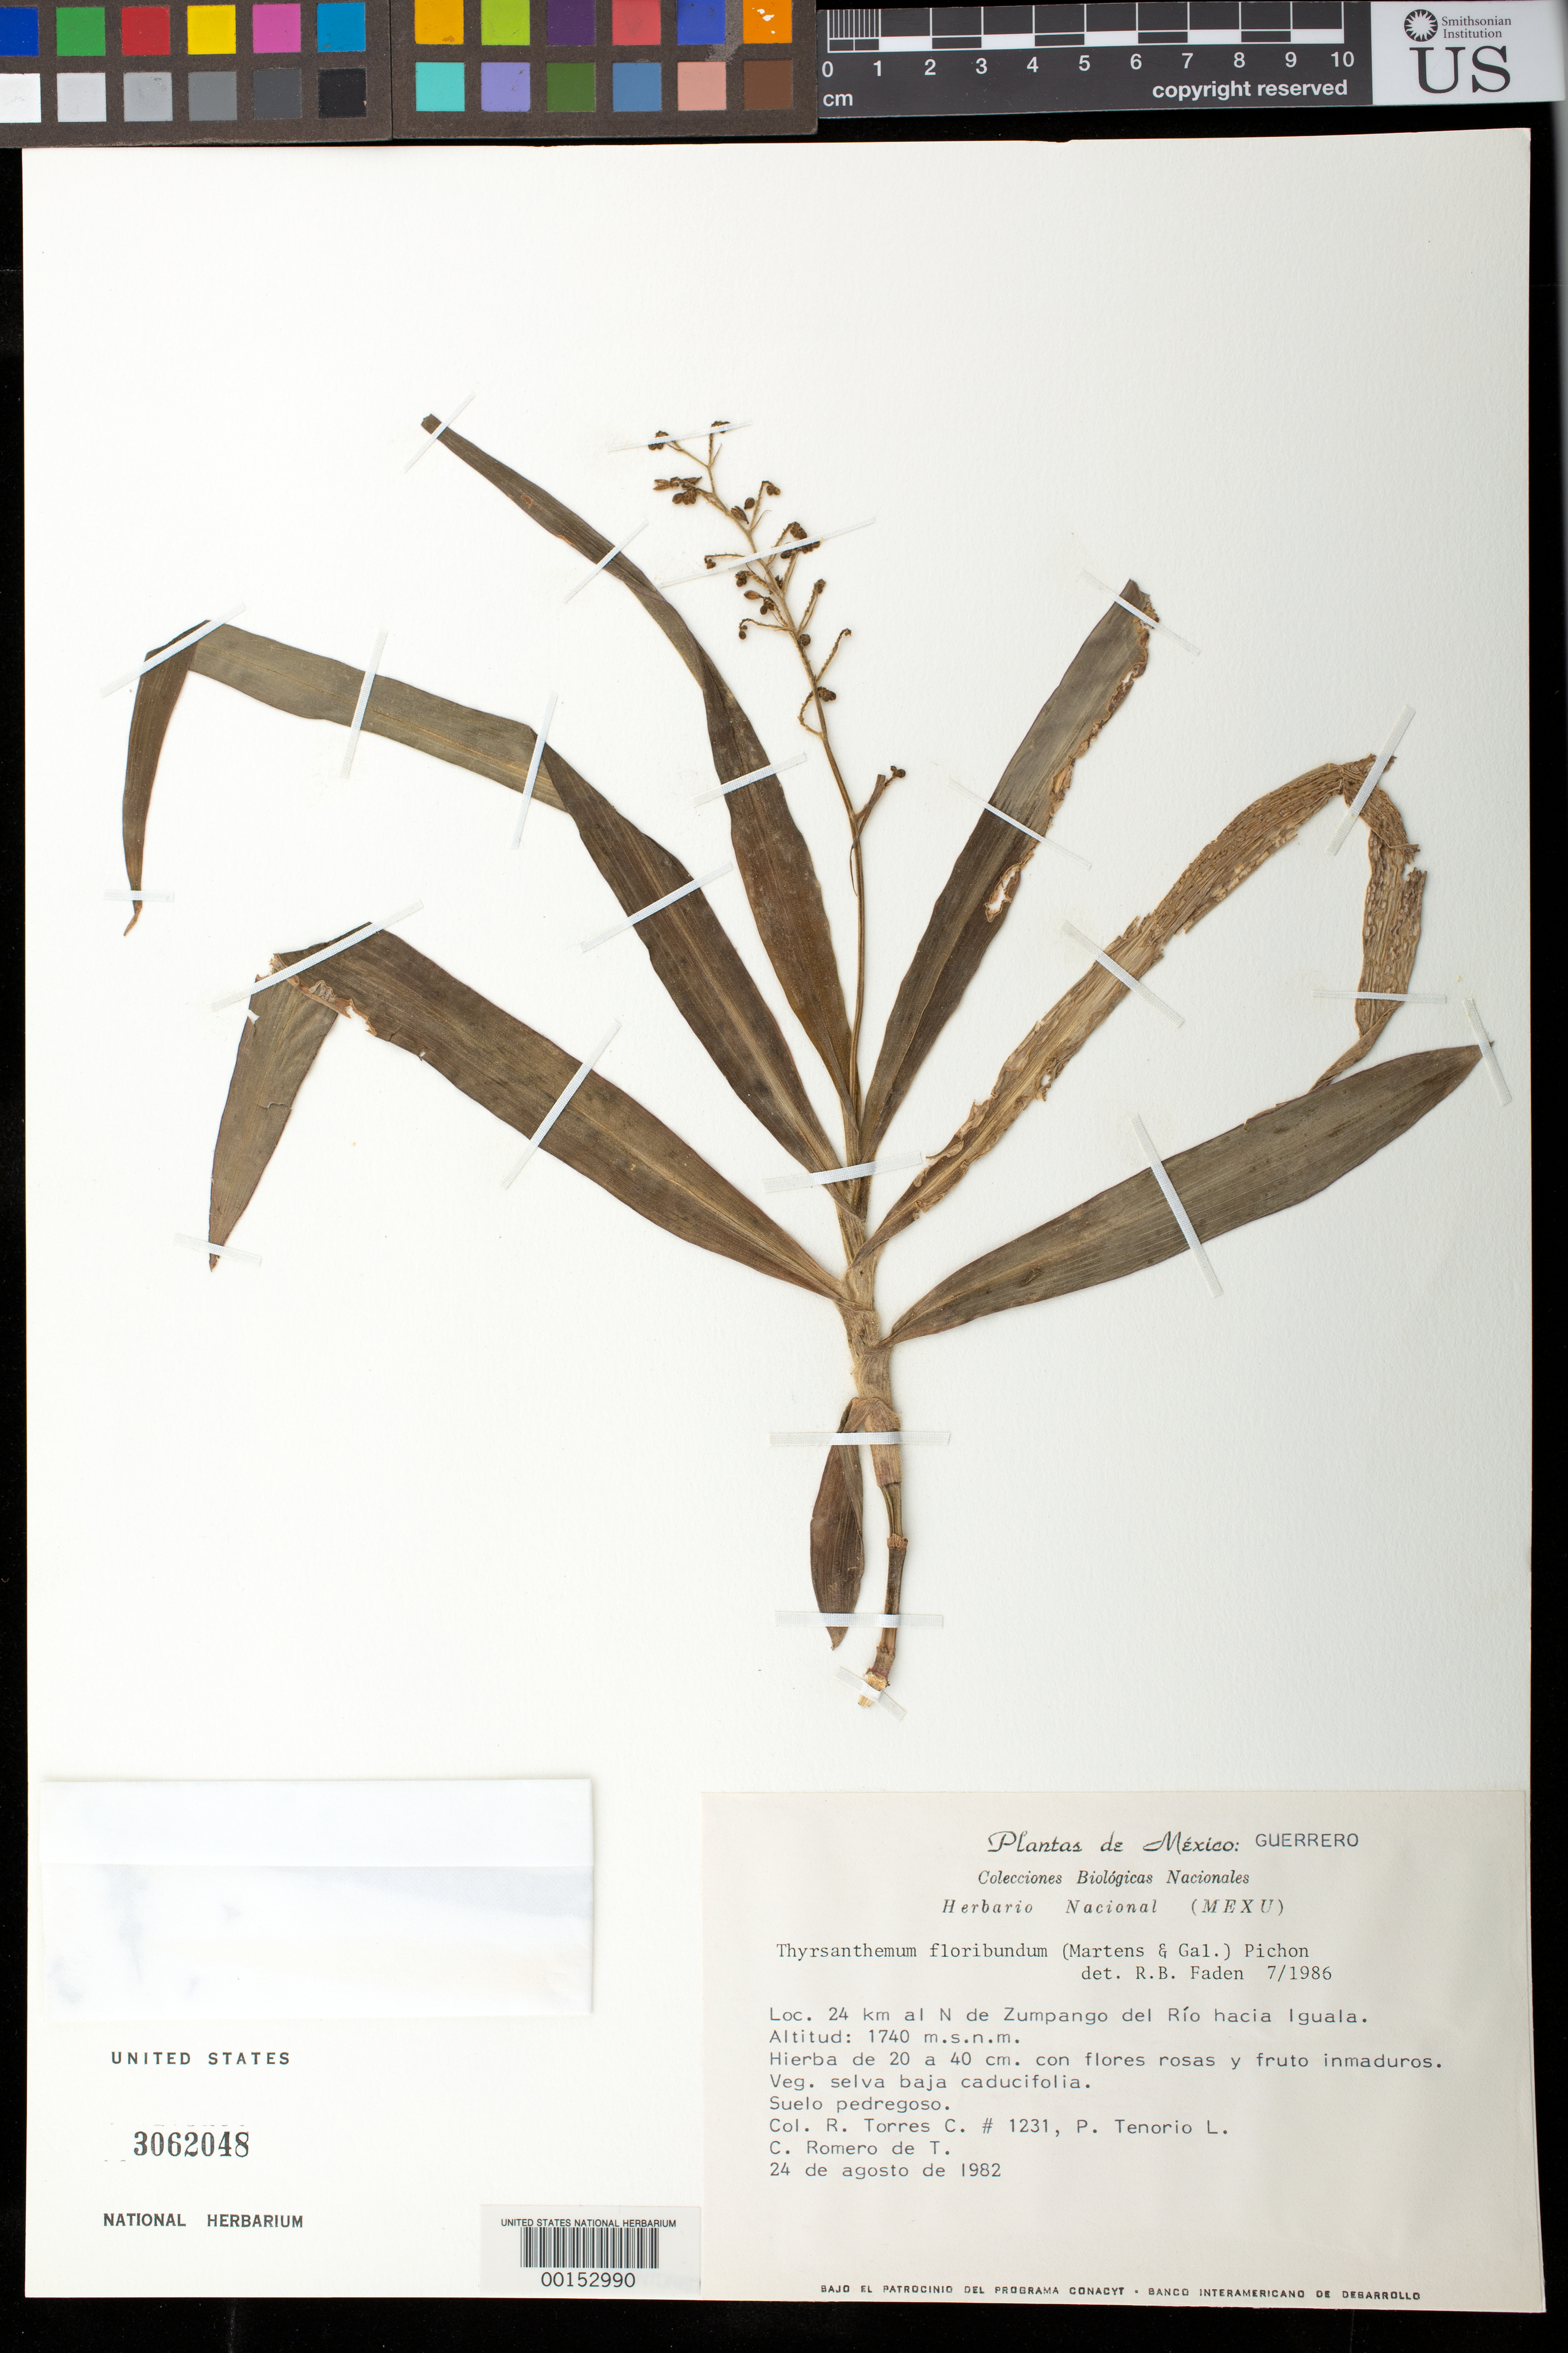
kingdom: Plantae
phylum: Tracheophyta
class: Liliopsida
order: Commelinales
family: Commelinaceae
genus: Thyrsanthemum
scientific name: Thyrsanthemum floribundum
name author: (M. Martens & Galeotti) Pichon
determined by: Faden, Robert B., (US), Smithsonian Institution - National Museum of Natural History (UNITED STATES)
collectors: R. Torres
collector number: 1231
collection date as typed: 24 Aug 1982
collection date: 1982-08-24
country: Mexico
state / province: Guerrero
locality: N of zumpango del rio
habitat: Pedregal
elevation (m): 1740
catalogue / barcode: US 3062048